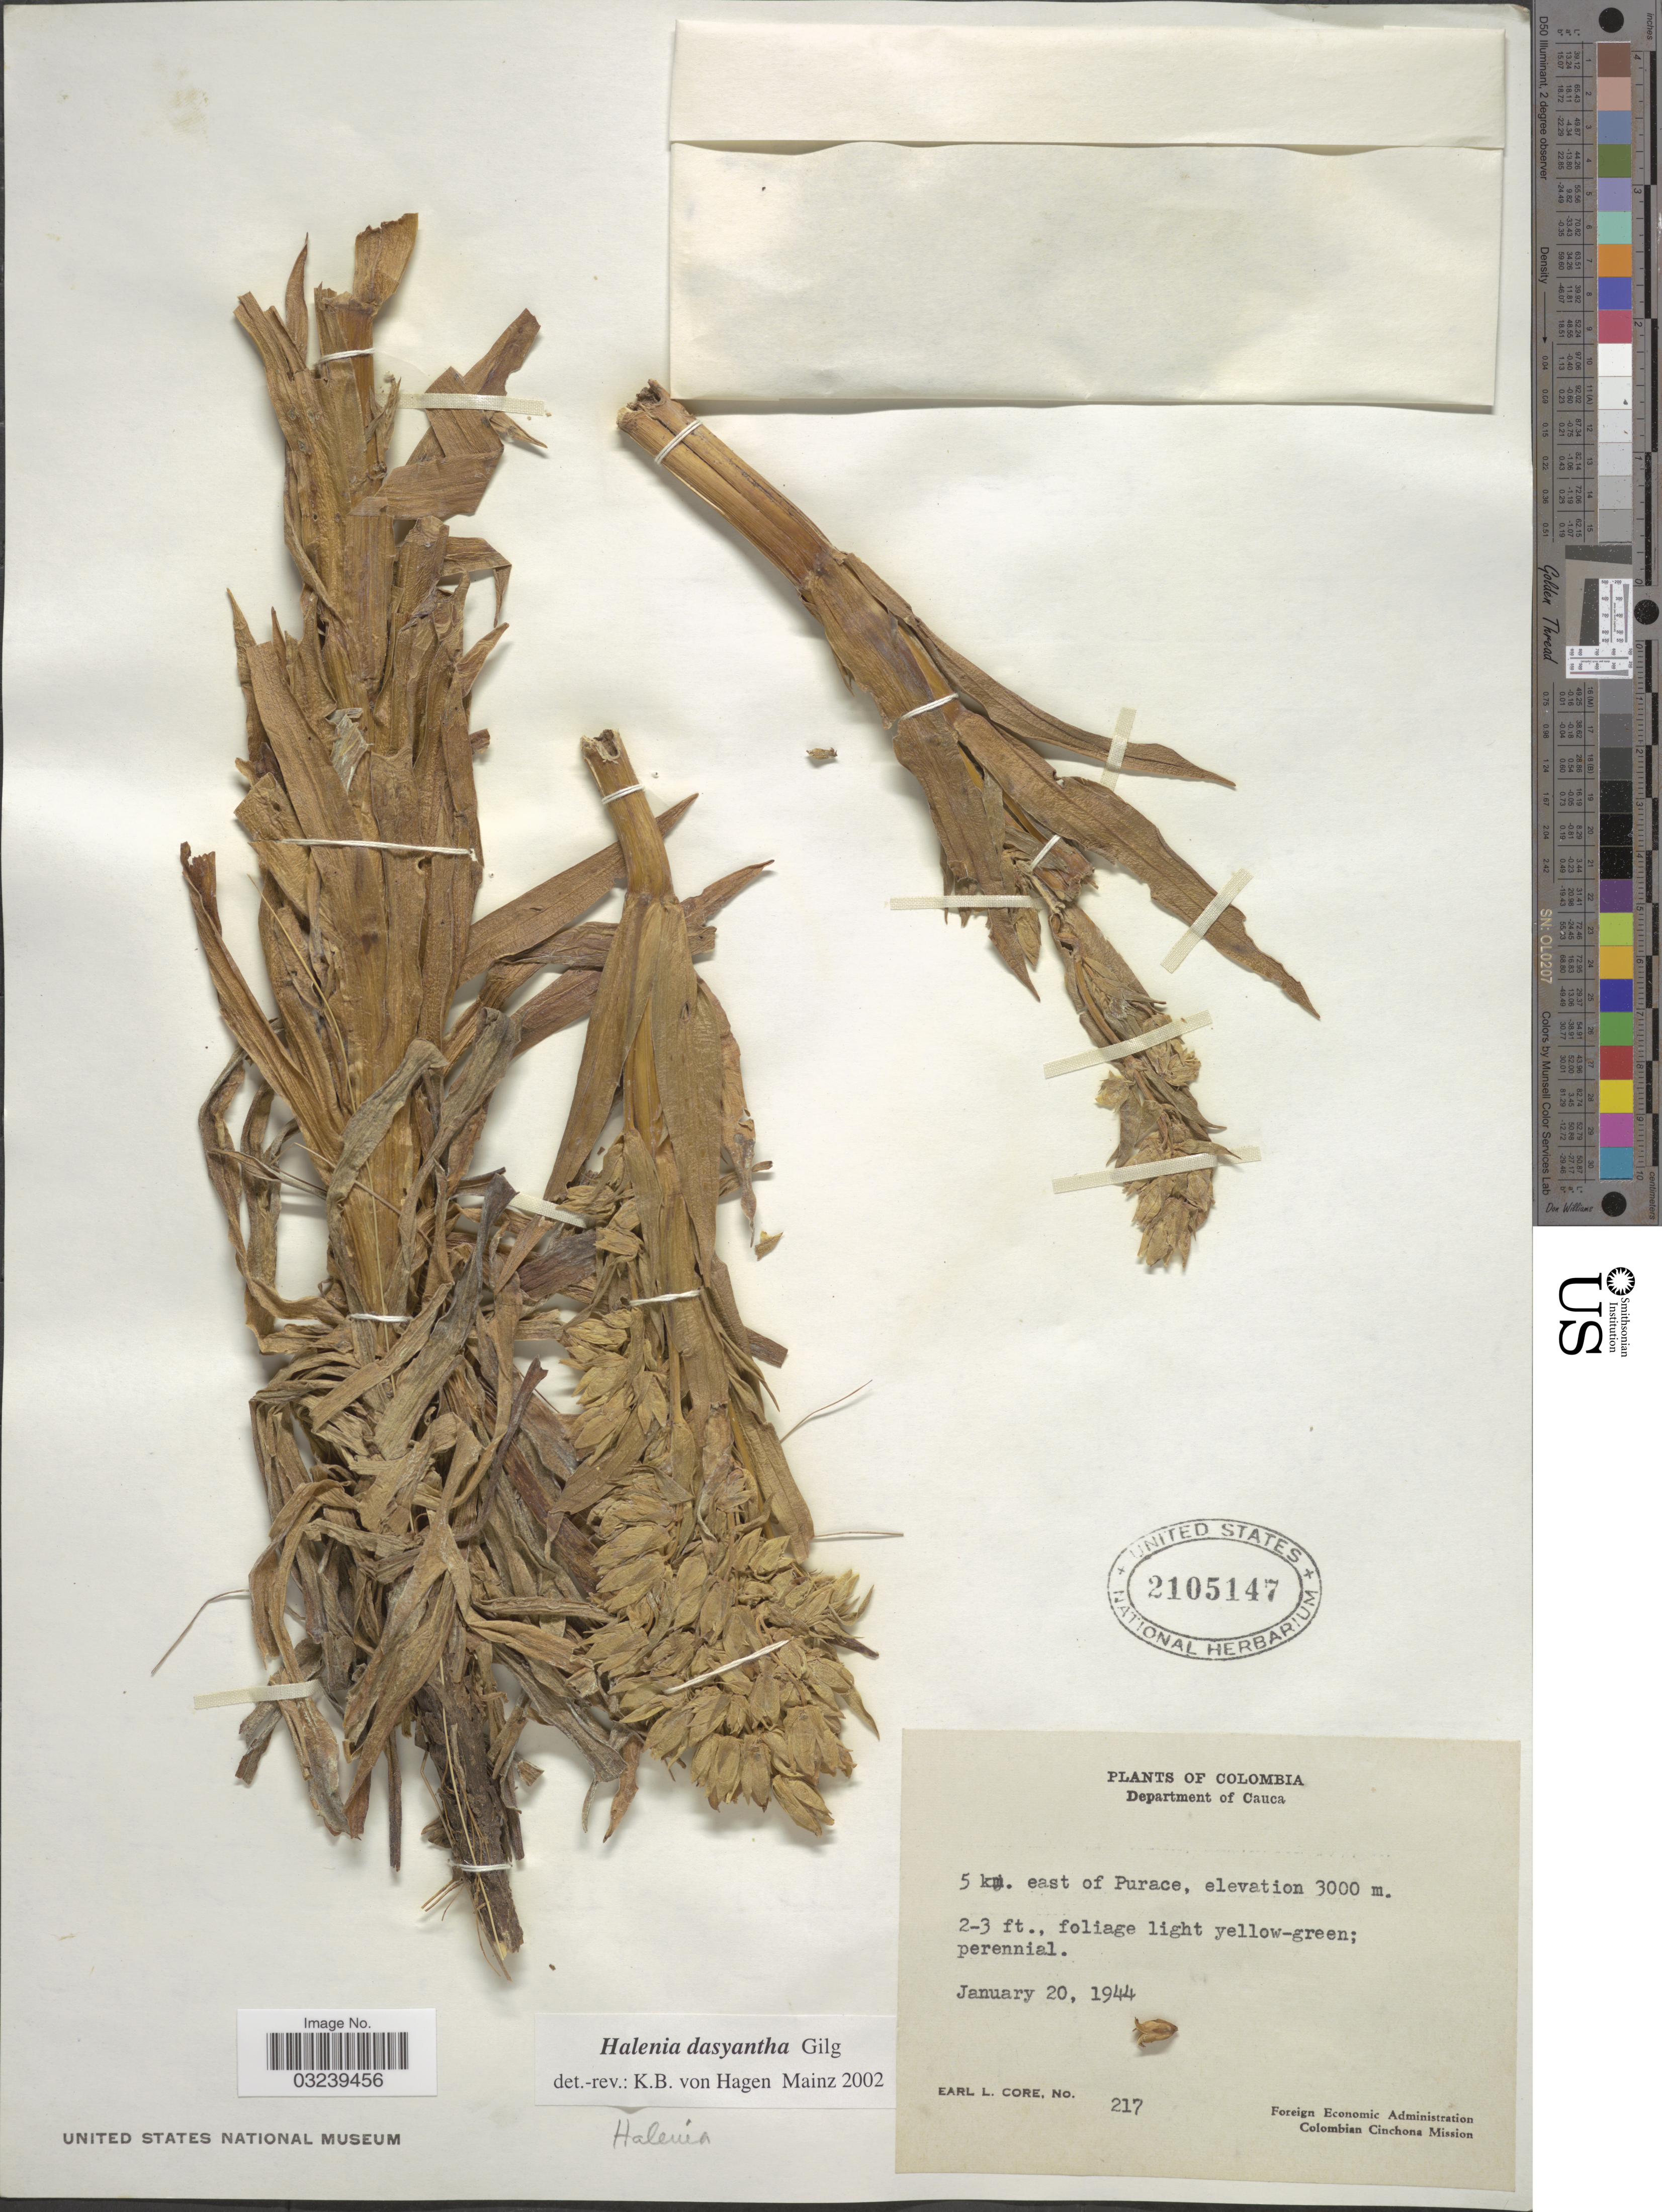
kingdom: Plantae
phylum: Tracheophyta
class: Magnoliopsida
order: Gentianales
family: Gentianaceae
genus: Halenia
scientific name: Halenia dasyantha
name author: Gilg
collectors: E. L. Core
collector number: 217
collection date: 1944-01-20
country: Colombia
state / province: Cauca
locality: Department of Cauca. 5 km. east of Purace.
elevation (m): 3000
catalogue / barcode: US 2105147